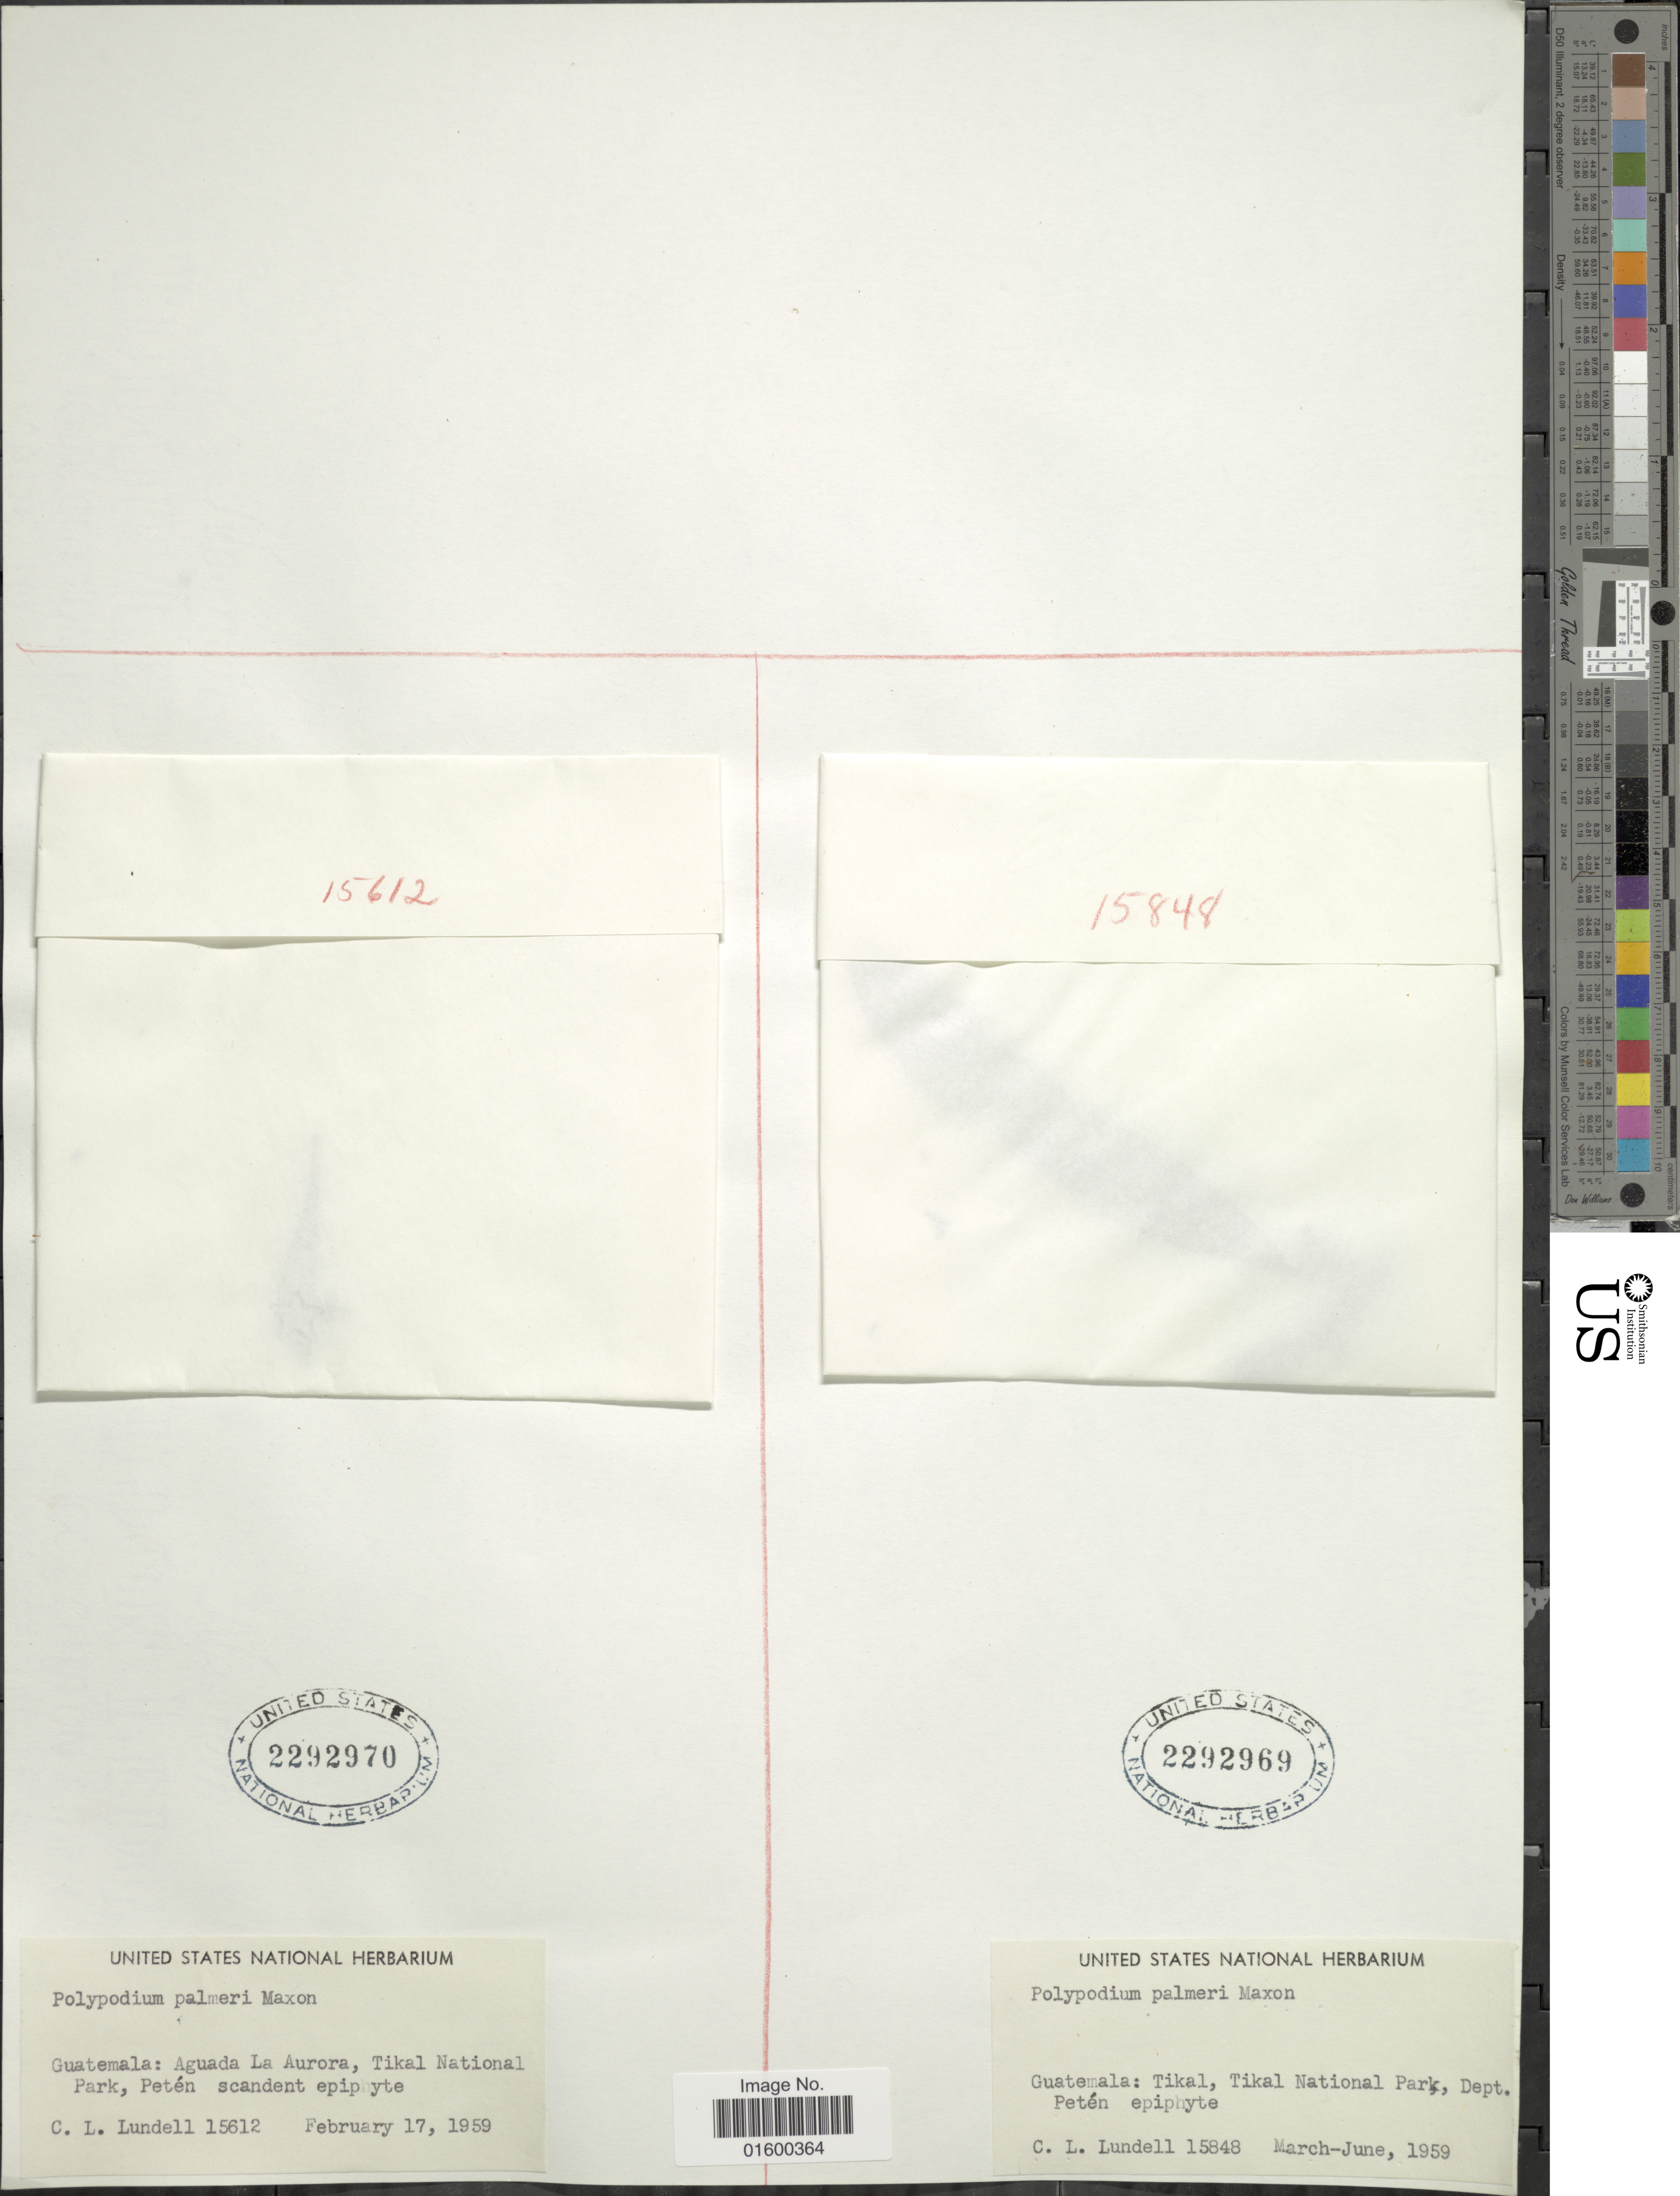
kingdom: Plantae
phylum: Tracheophyta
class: Polypodiopsida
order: Polypodiales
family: Polypodiaceae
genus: Microgramma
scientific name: Microgramma nitida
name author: (J. Sm.) A.R. Sm.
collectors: C. L. Lundell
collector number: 15612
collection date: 1959-02-17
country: Guatemala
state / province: El Petén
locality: Guatemala: Aguada La Aurora, Tikal National Park, Peten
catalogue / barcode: US 2292970